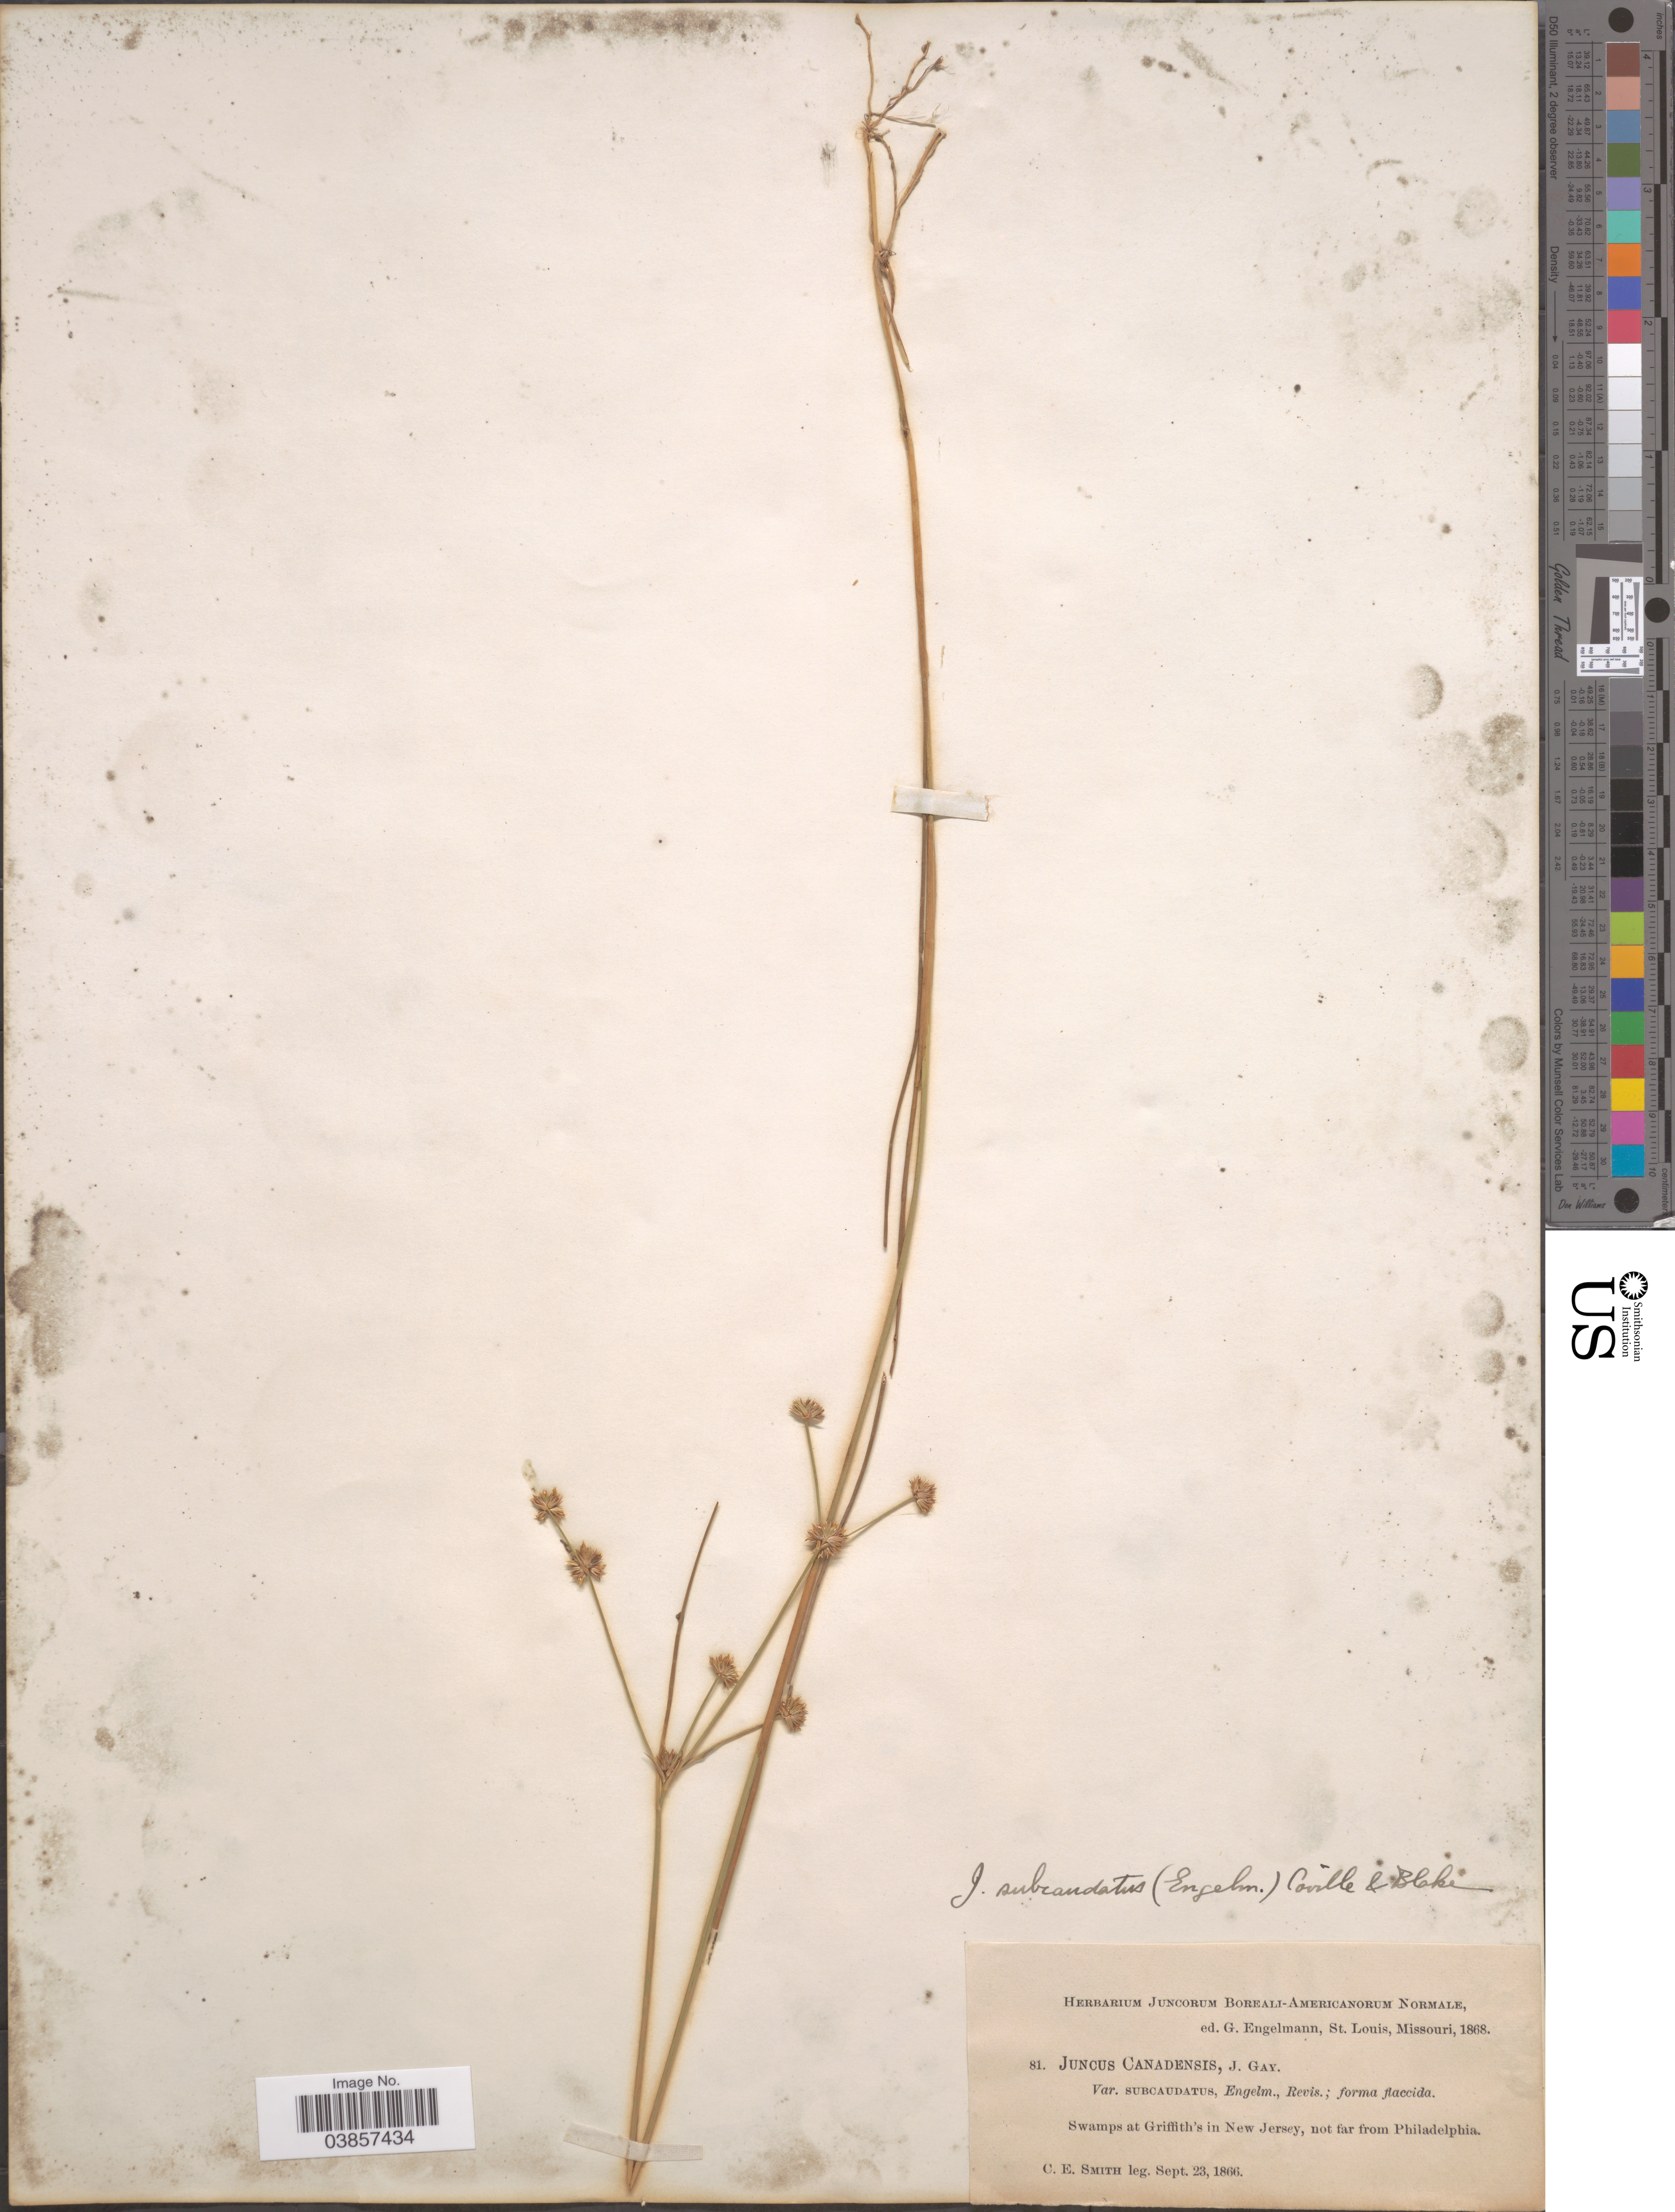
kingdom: Plantae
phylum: Tracheophyta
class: Liliopsida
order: Poales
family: Juncaceae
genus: Juncus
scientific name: Juncus subcaudatus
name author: (Engelm. ex A. Gray) Coville & S.F. Blake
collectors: C. E. Smith Jr.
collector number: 81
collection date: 1866-09-23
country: United States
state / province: New Jersey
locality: Swamps at Griffith's in New Jersey, not far from Philadelphia.